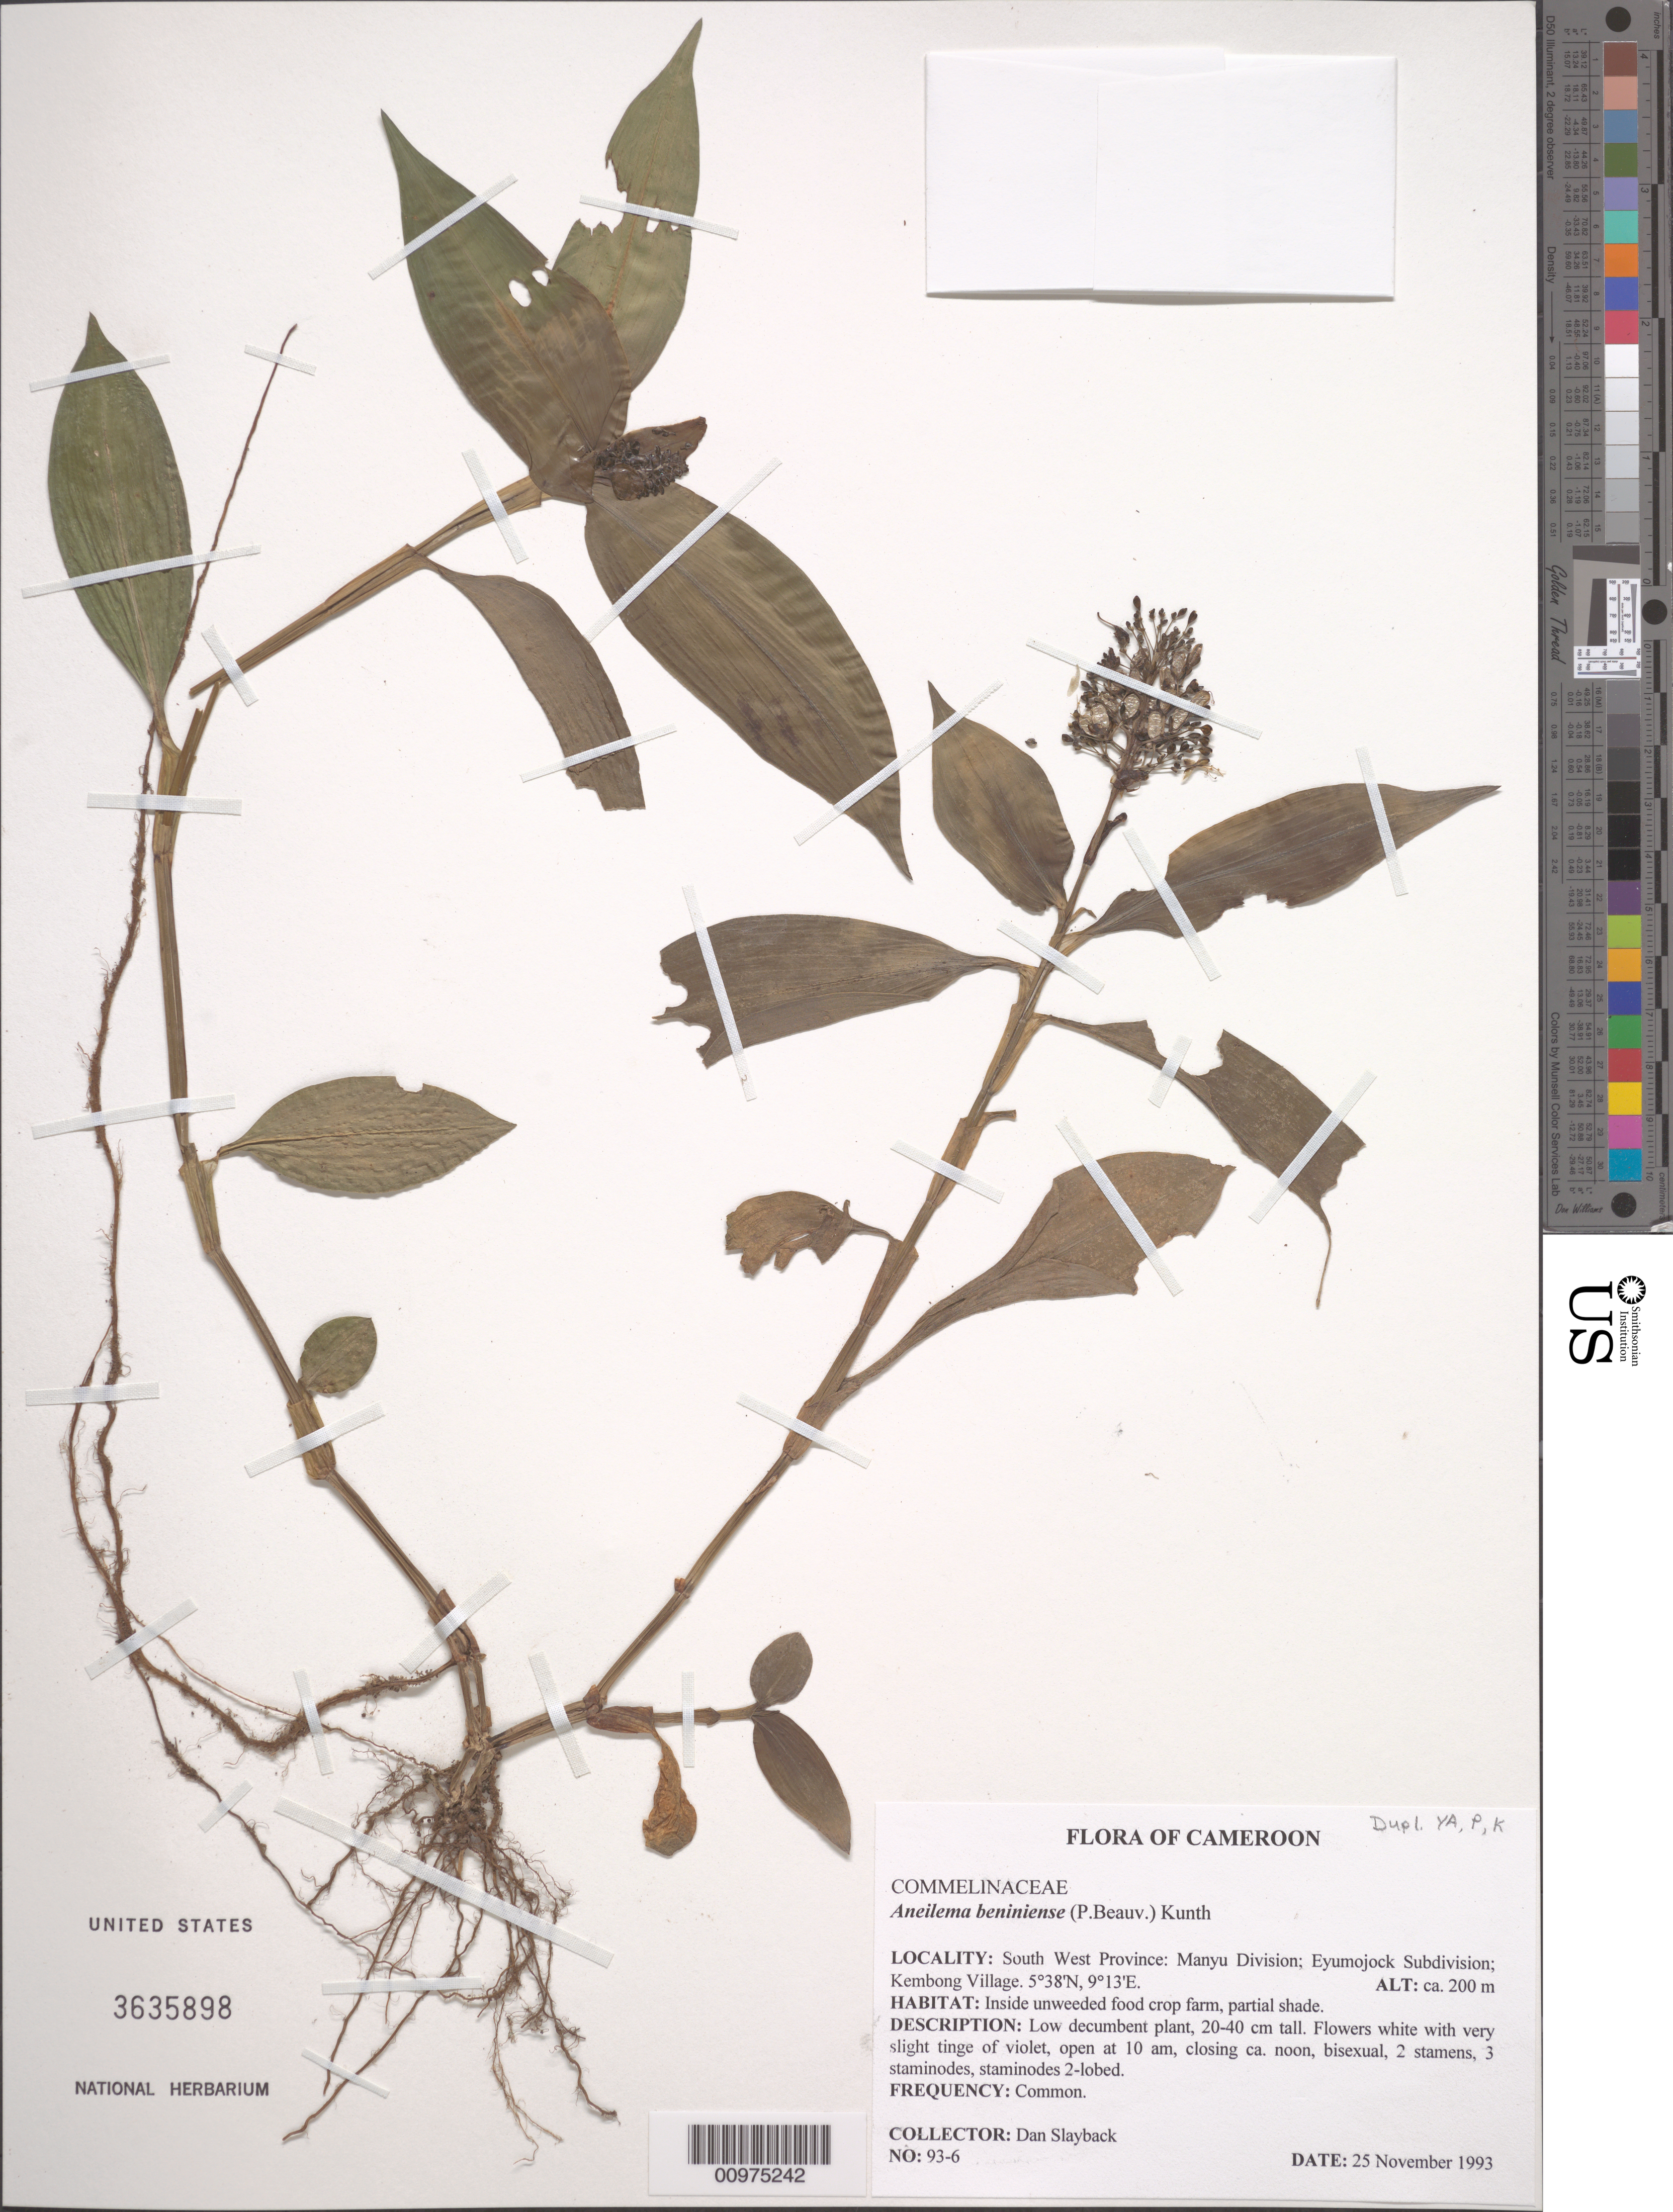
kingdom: Plantae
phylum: Tracheophyta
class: Liliopsida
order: Commelinales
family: Commelinaceae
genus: Aneilema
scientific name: Aneilema beniniense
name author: (P. Beauv.) Kunth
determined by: Faden, Robert B., (US), Smithsonian Institution - National Museum of Natural History (UNITED STATES)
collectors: D. Slayback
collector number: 93-6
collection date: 1993-11-25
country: Cameroon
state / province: Sud-Ouest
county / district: Manyu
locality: Kembong Village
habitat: Inside unweeded food crop farm, partial shade.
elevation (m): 200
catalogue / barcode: US 3635898